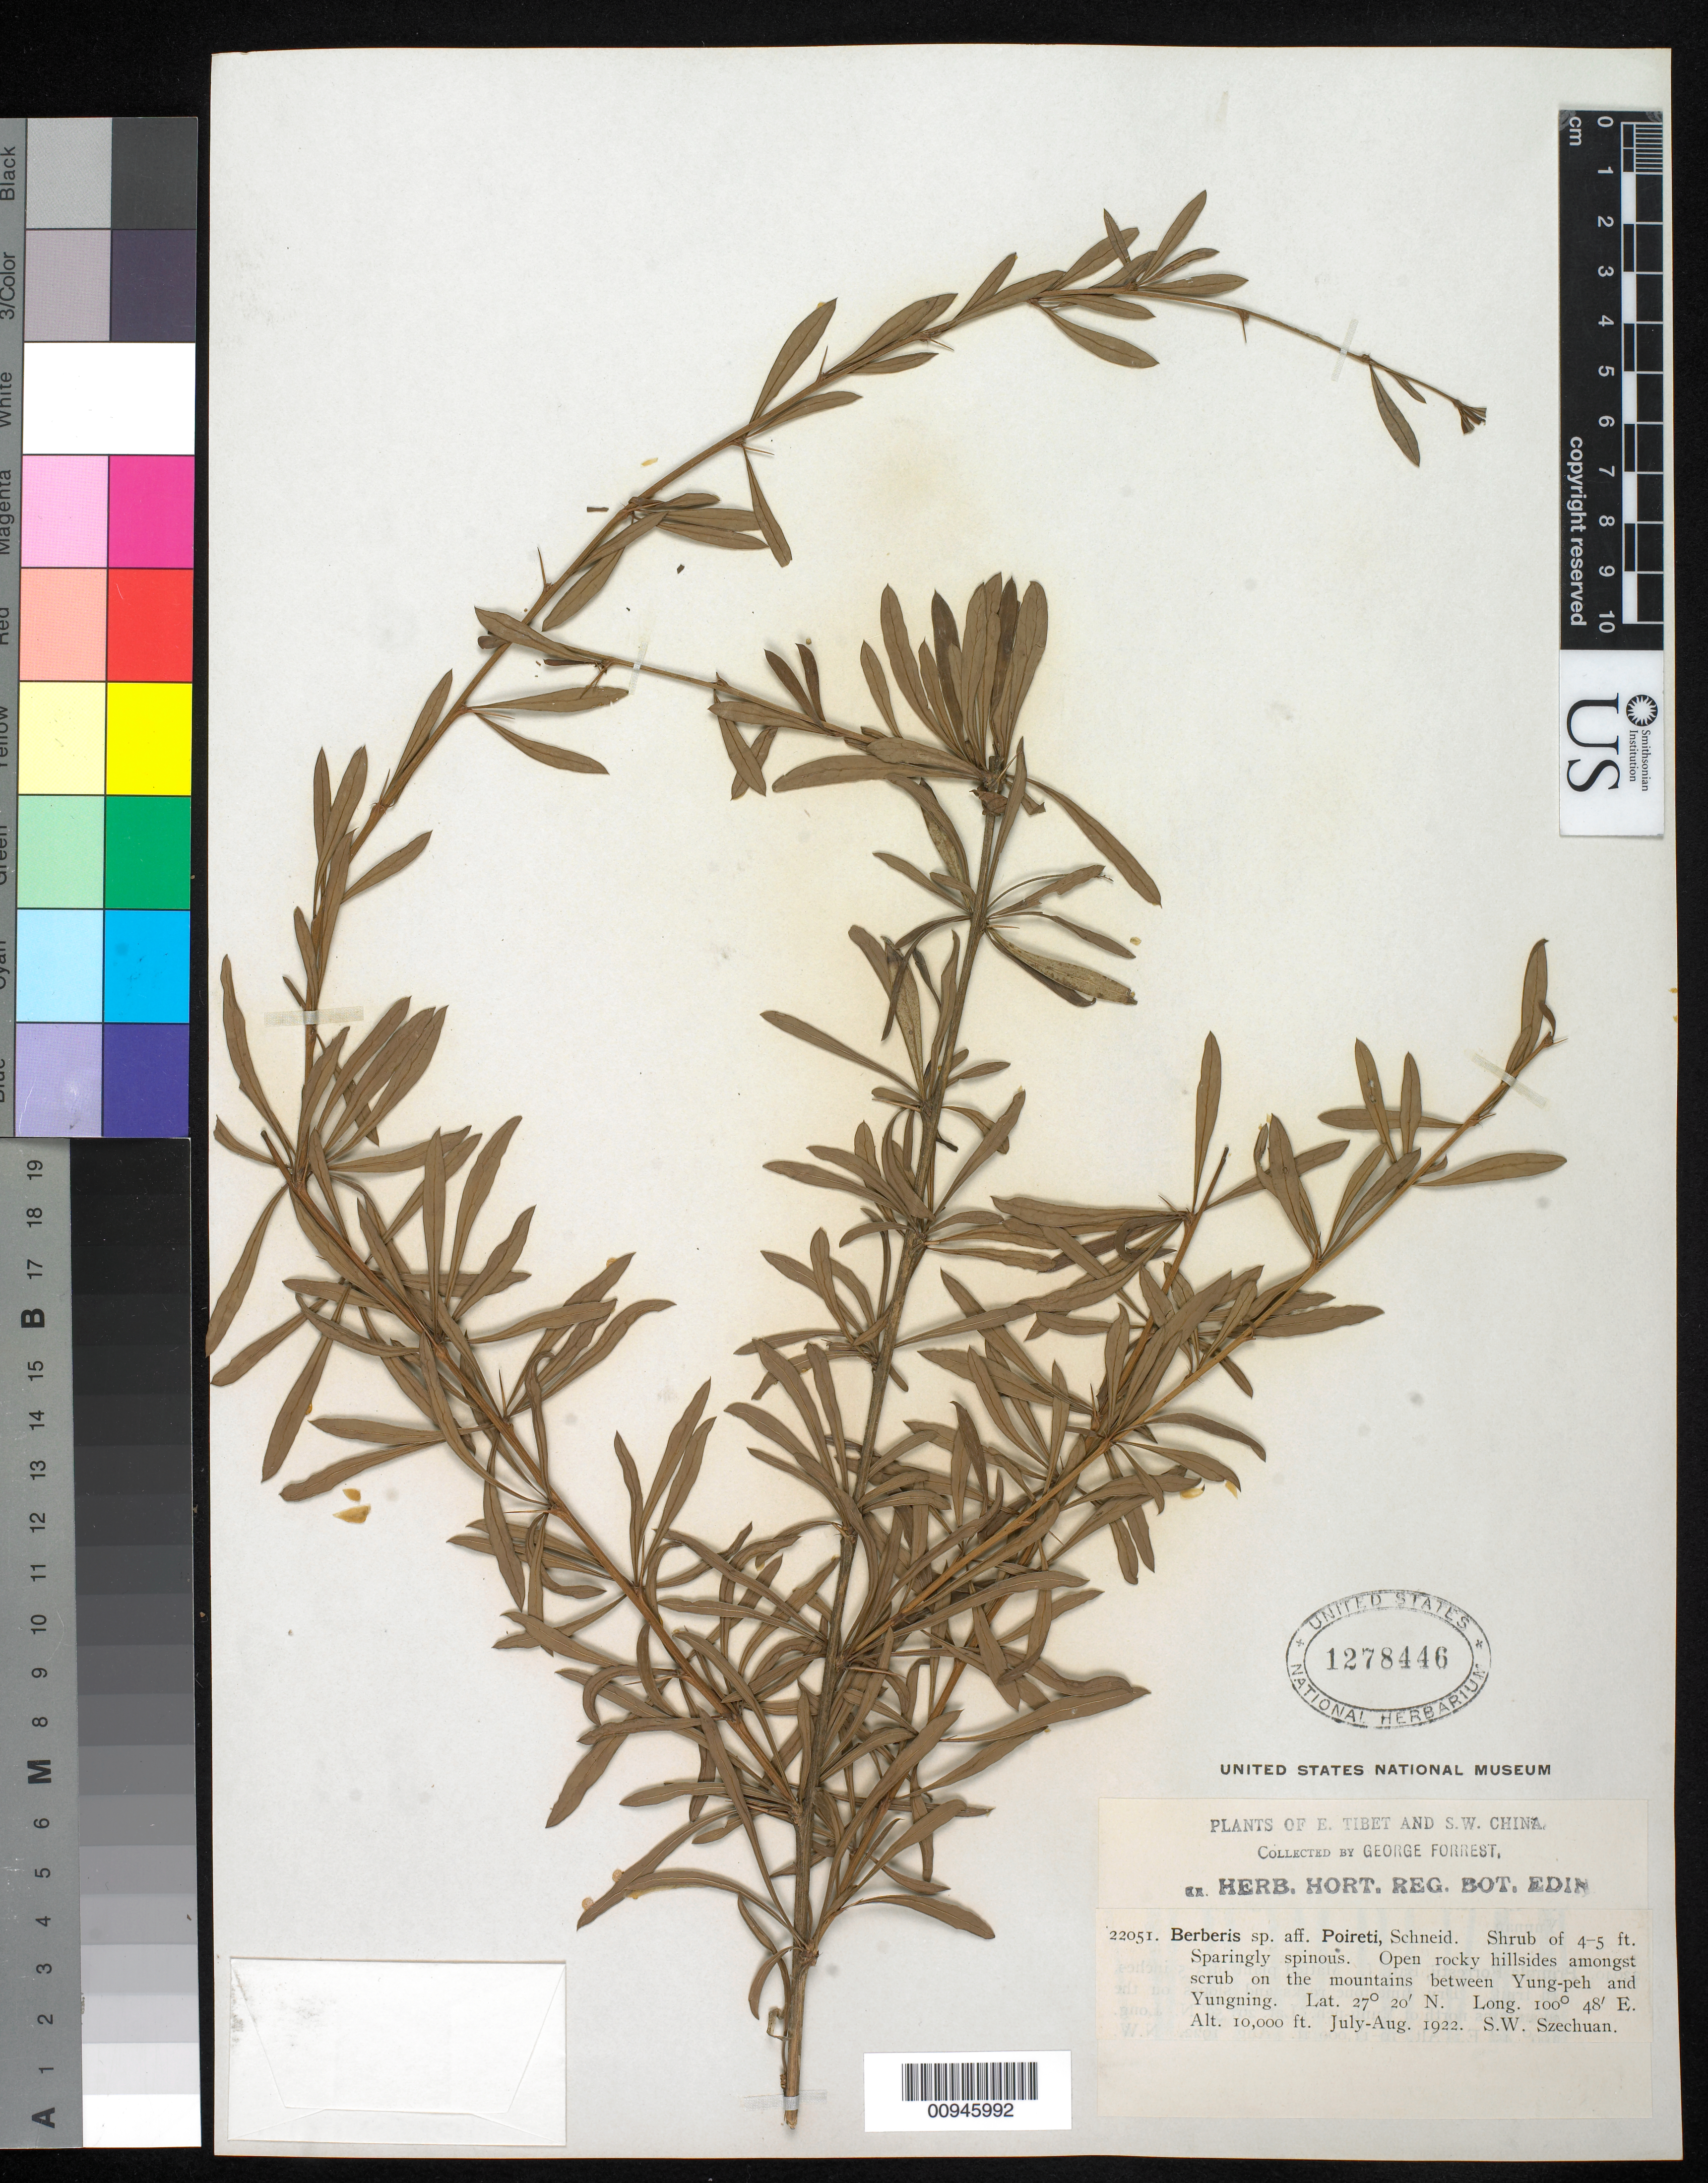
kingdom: Plantae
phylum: Tracheophyta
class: Magnoliopsida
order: Ranunculales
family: Berberidaceae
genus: Berberis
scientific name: Berberis poiretii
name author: C.K. Schneid.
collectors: G. Forrest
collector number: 22051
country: China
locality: Between Yung-peh and Yungning.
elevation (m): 3048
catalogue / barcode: US 1278446